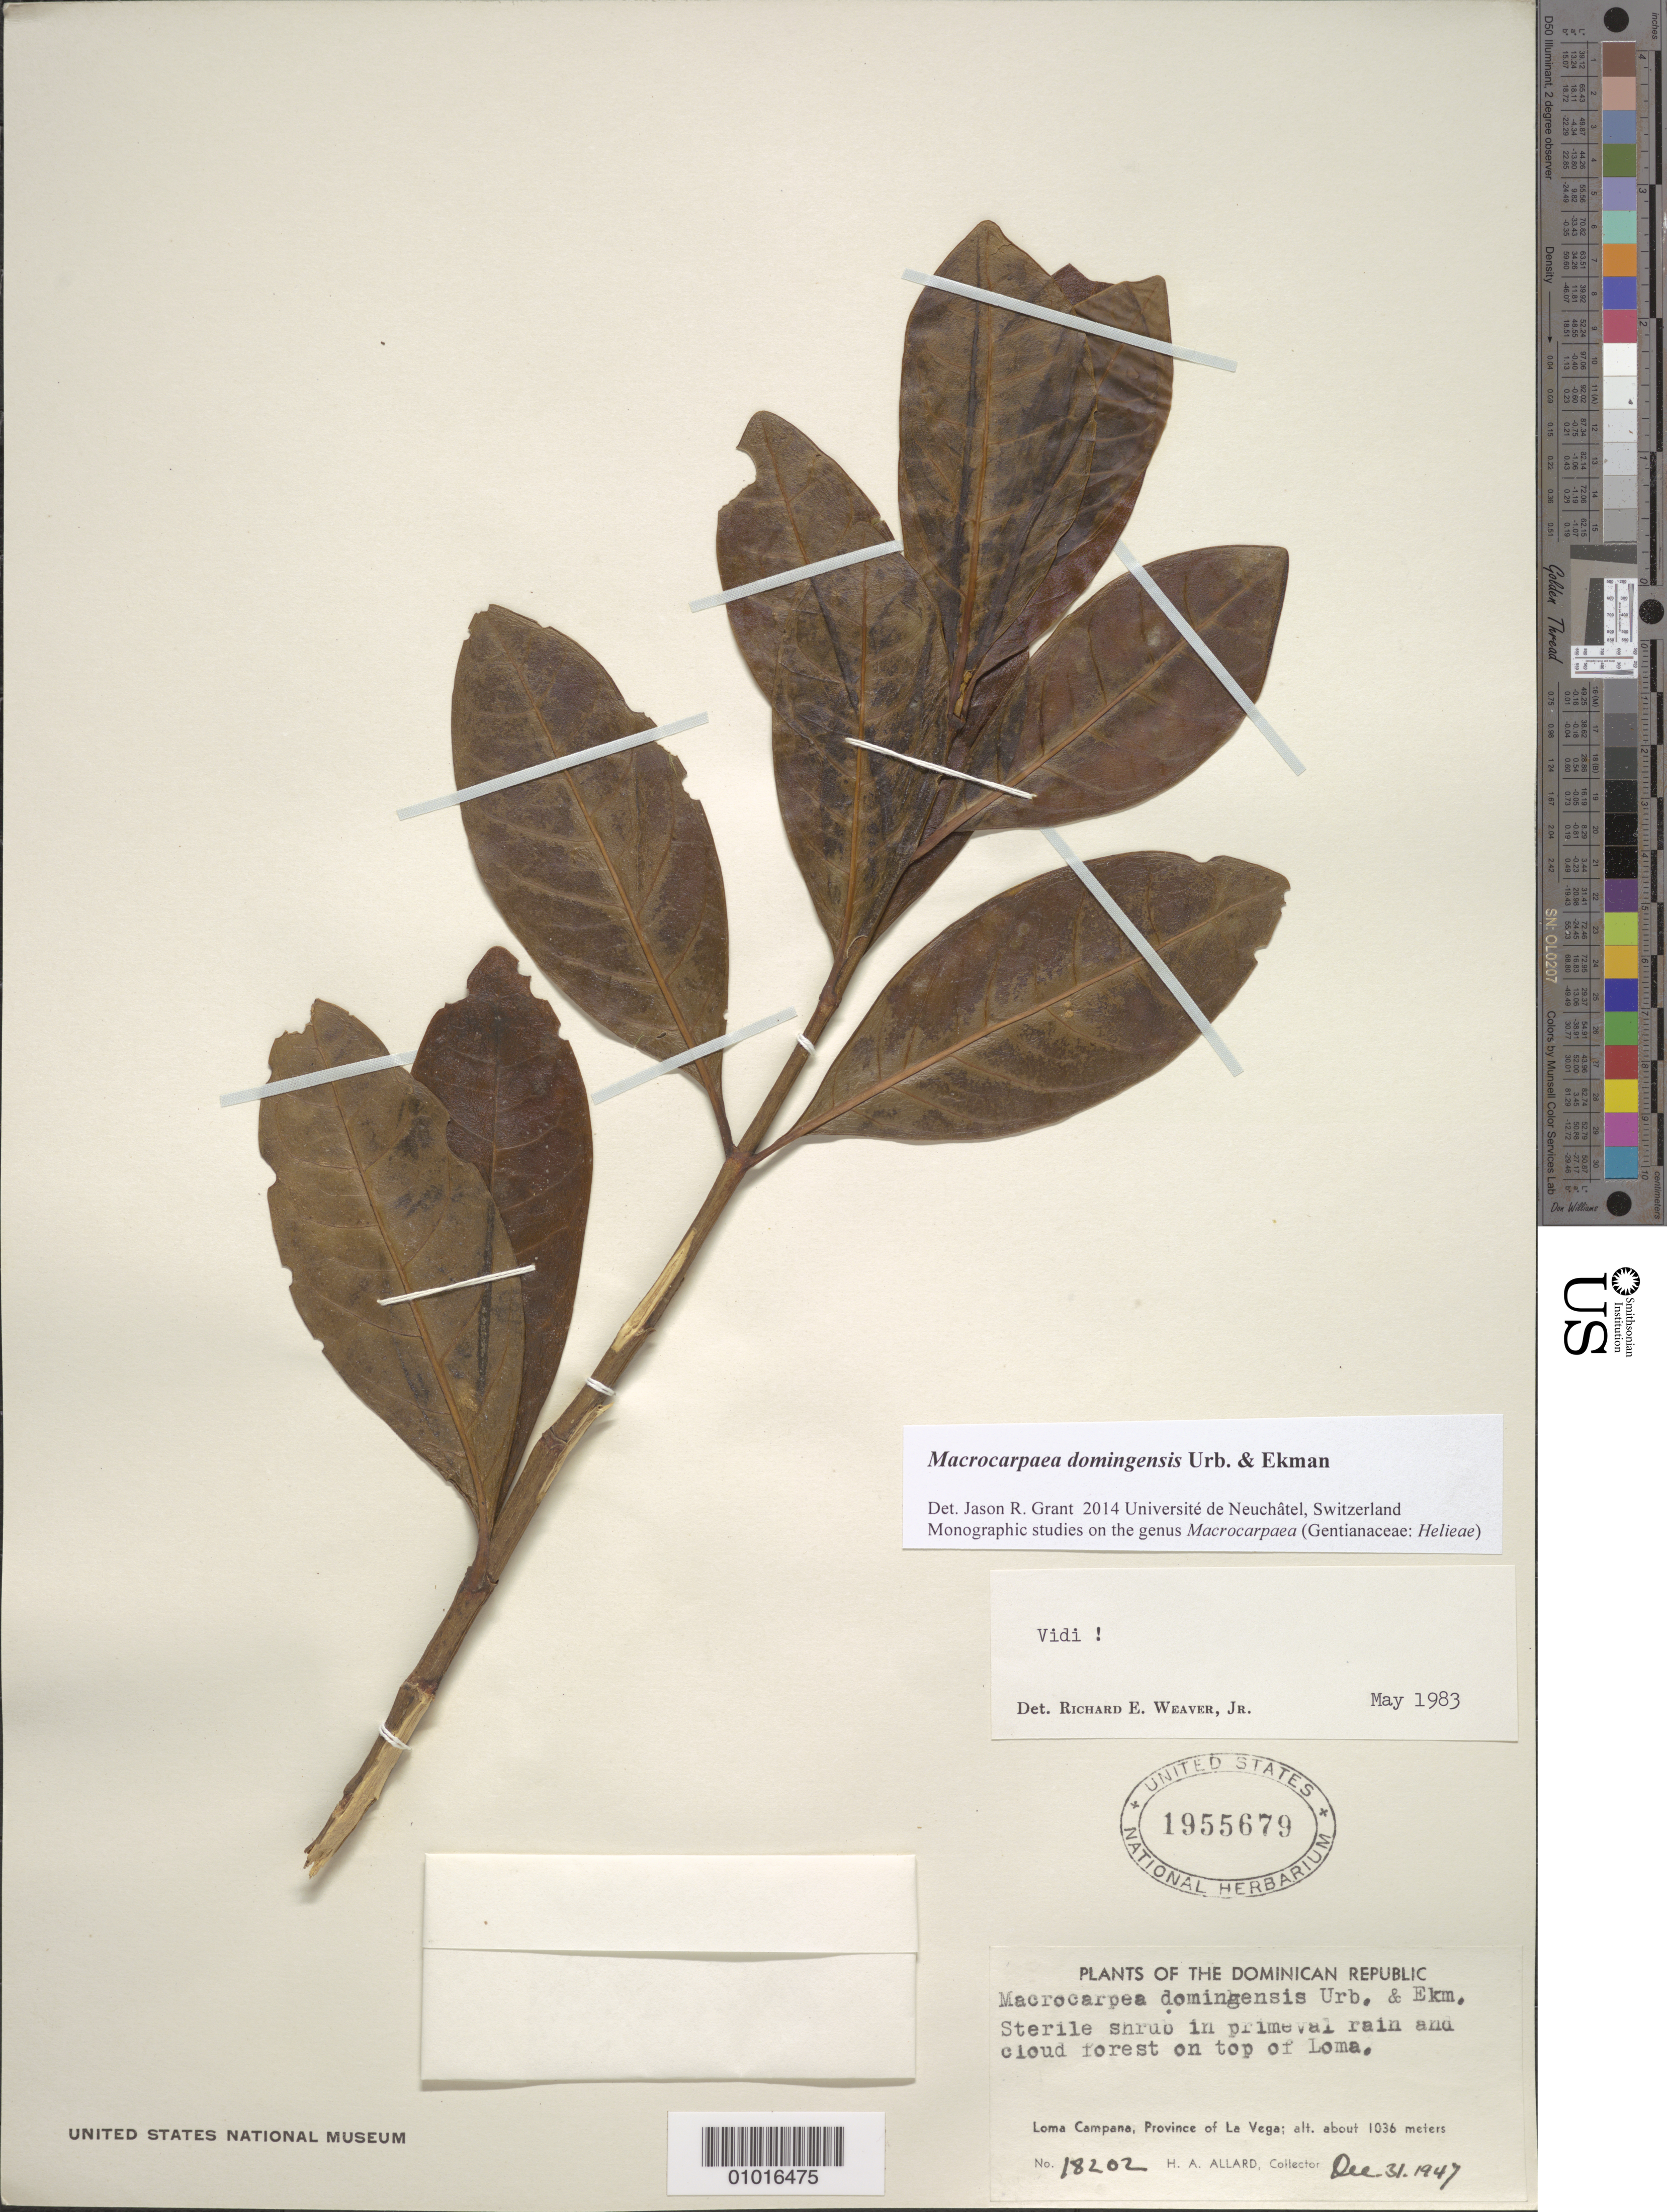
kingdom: Plantae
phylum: Tracheophyta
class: Magnoliopsida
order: Gentianales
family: Gentianaceae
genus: Macrocarpaea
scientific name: Macrocarpaea domingensis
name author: Urb. & Ekman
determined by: Grant, Jason R., (UNITED STATES)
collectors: H. A. Allard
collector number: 18202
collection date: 1947-12-31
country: Dominican Republic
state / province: La Vega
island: Hispaniola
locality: Loma Campana, on top of Loma.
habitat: Primeval rain and cloud forest on top of Loma.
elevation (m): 1036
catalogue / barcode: US 1955679